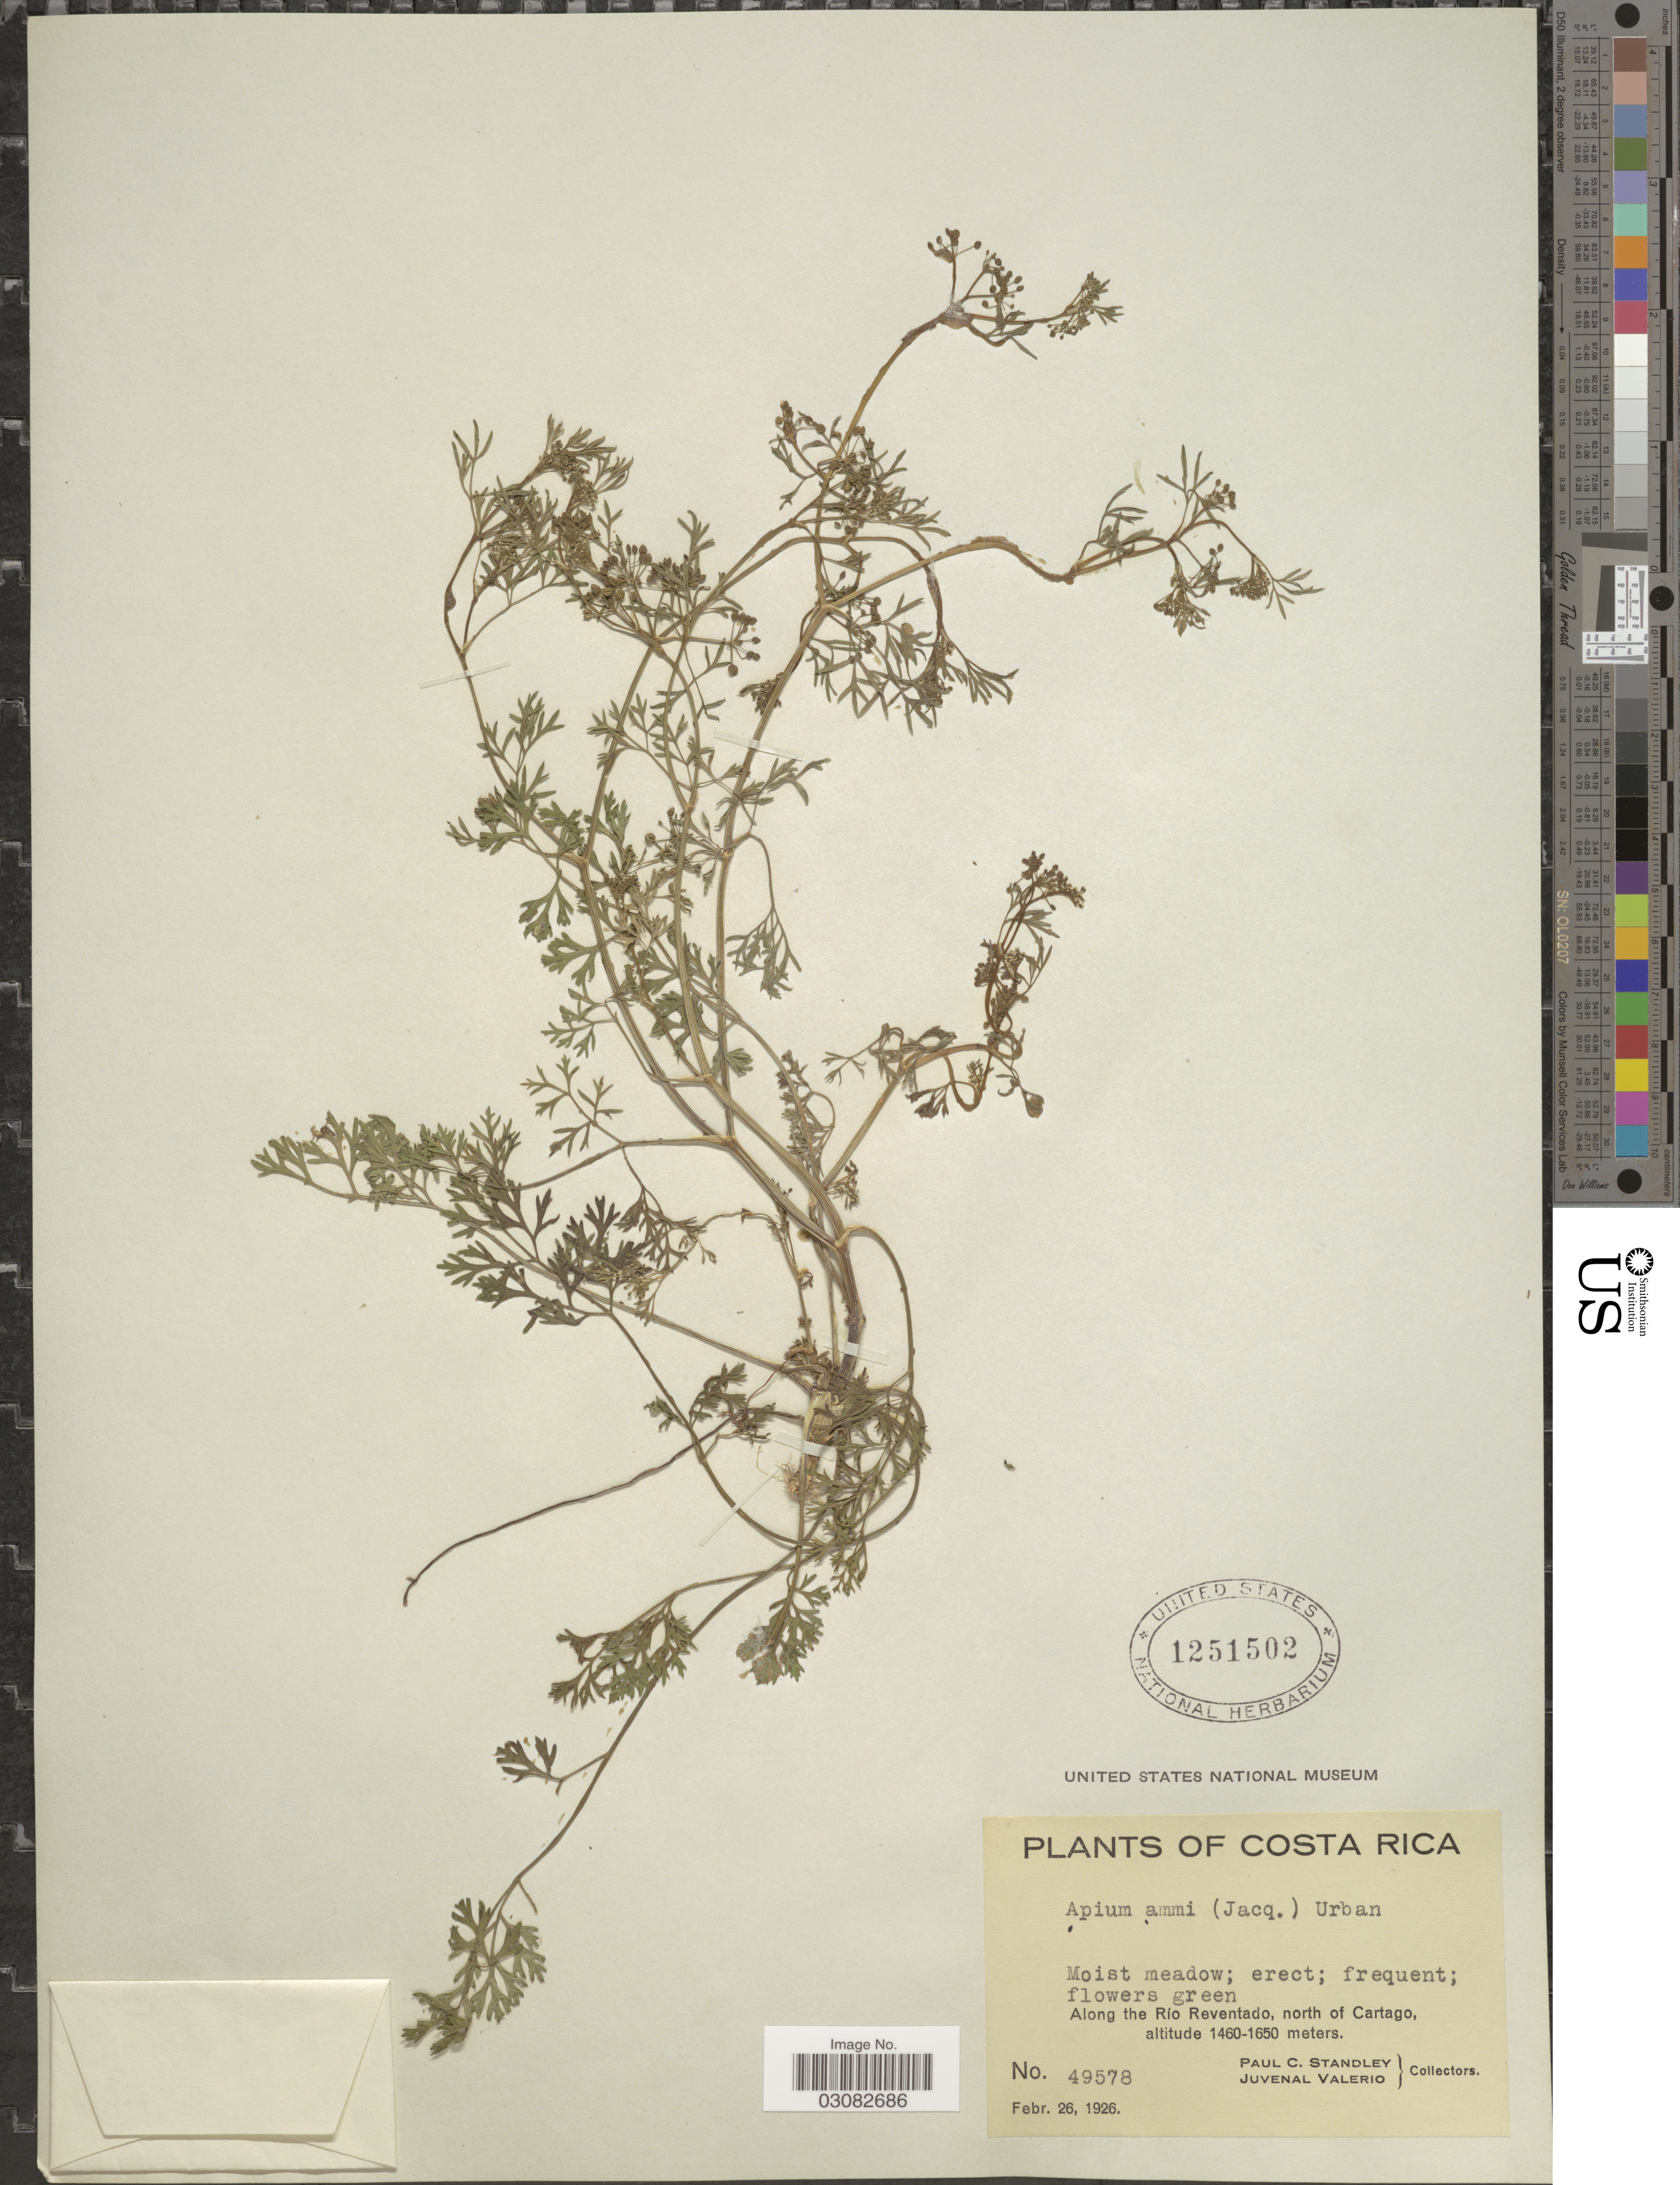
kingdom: Plantae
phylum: Tracheophyta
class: Magnoliopsida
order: Apiales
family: Apiaceae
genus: Apium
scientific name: Apium ammi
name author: (Jacq.) Urb.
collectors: P. C. Standley & J. Valerio R.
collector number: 49578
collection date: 1926-02-26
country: Costa Rica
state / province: Cartago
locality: Along the Río Reventado, north of Cartago.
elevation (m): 1460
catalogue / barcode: US 1251502